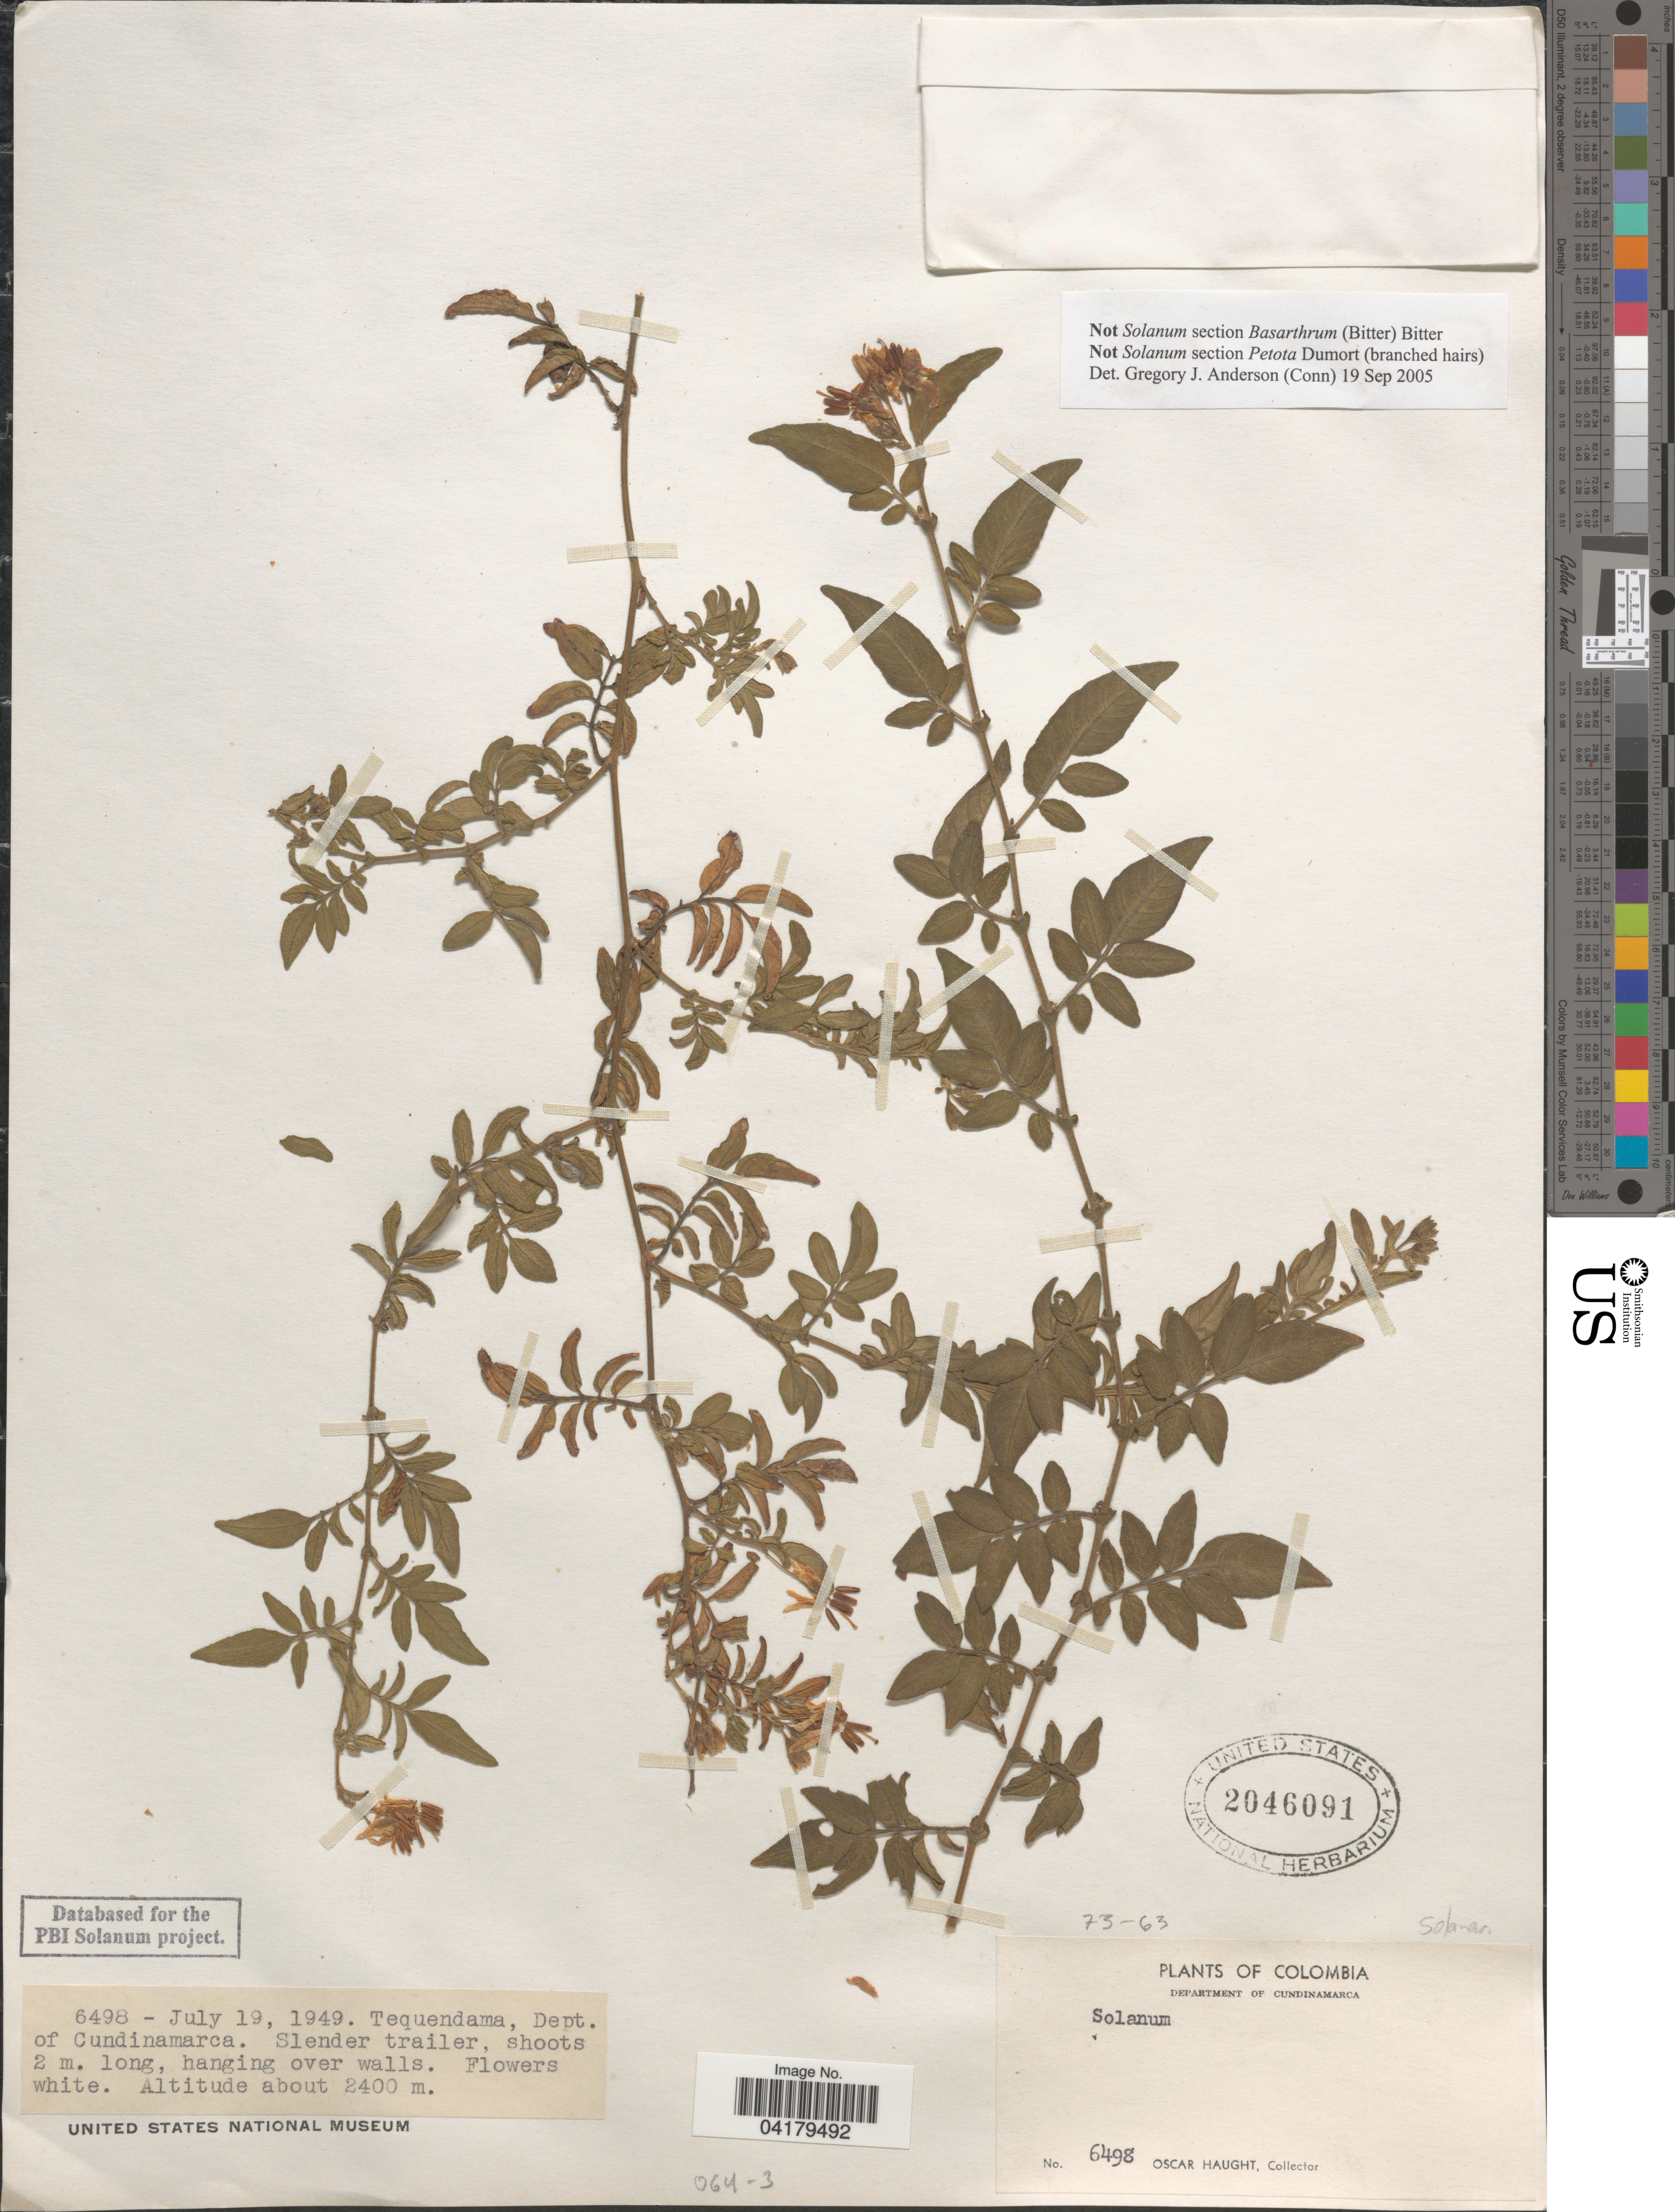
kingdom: Plantae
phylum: Tracheophyta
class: Magnoliopsida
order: Solanales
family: Solanaceae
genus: Solanum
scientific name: Solanum (Leptostemonum) sp.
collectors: O. Haught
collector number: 6498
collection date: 1949-07-19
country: Colombia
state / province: Cundinamarca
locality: Department of Cundinamarca. Tequendama.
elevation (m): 2400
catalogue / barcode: US 2046091